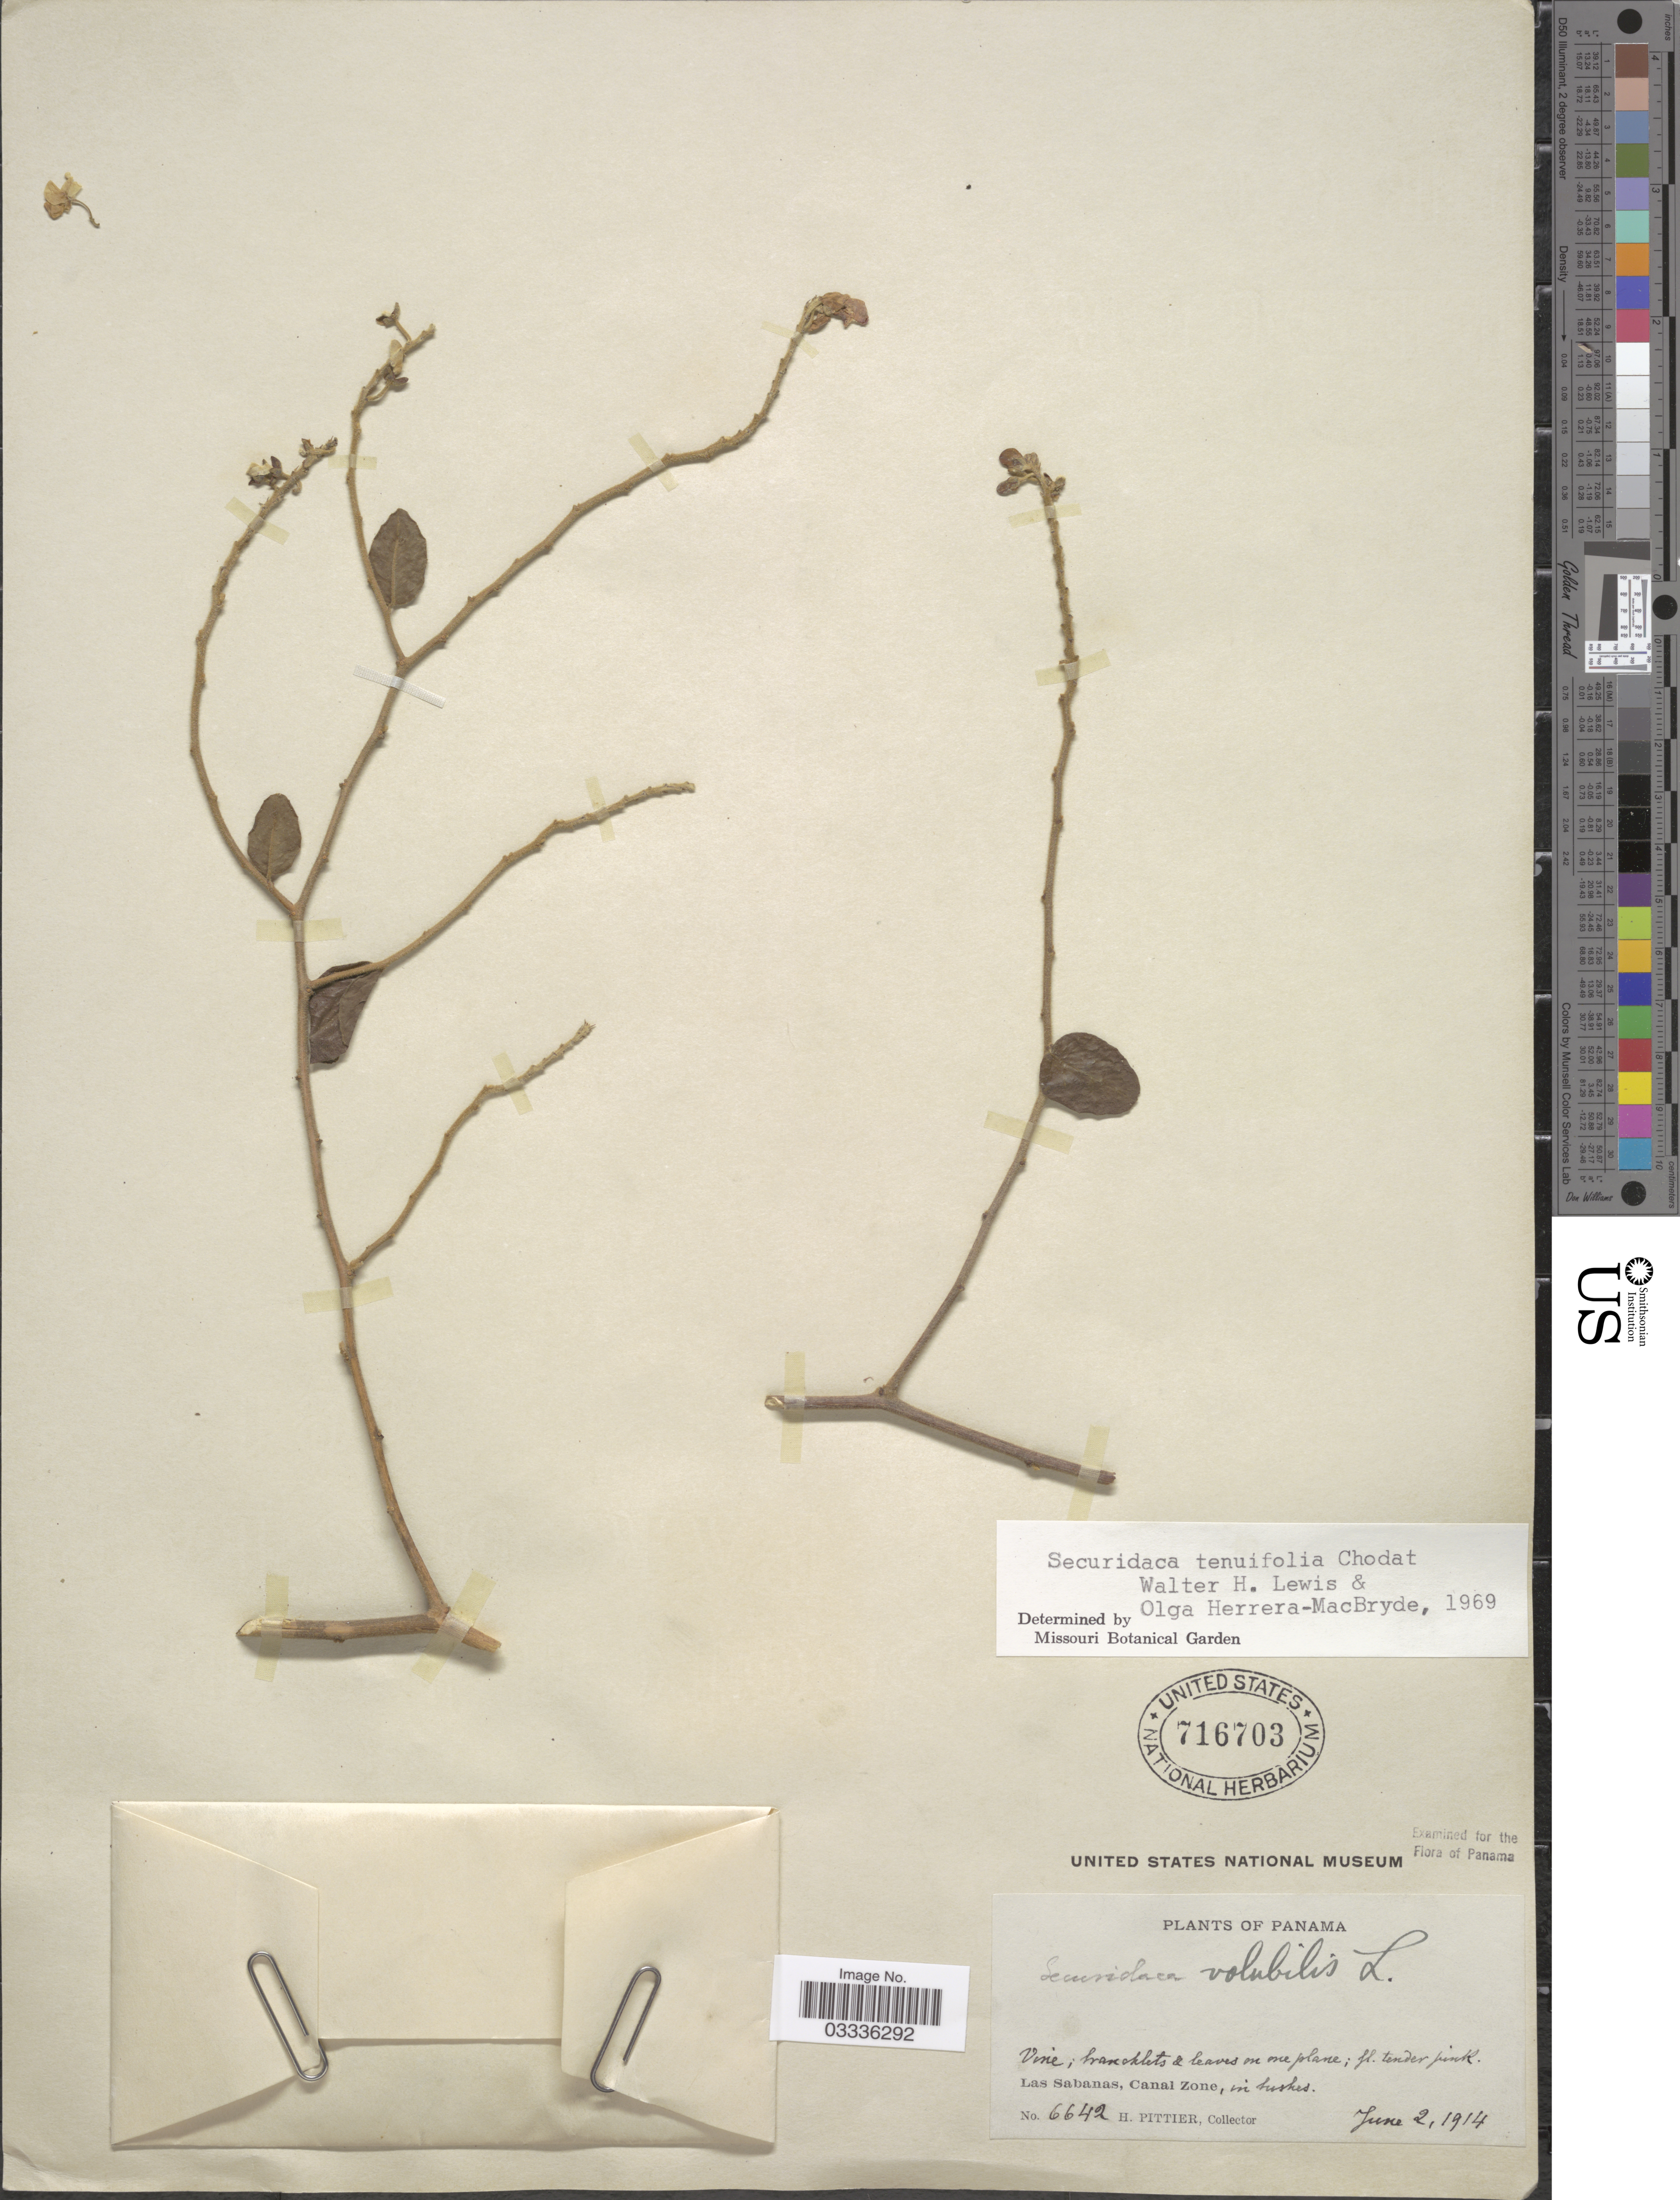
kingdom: Plantae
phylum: Tracheophyta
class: Magnoliopsida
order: Fabales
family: Polygalaceae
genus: Securidaca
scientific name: Securidaca tenuifolia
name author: Chodat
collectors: H. F. Pittier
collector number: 6642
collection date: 1914-06-02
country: Panama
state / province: Colón / Panamá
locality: Las Sabanas, Canal Zone.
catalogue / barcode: US 716703